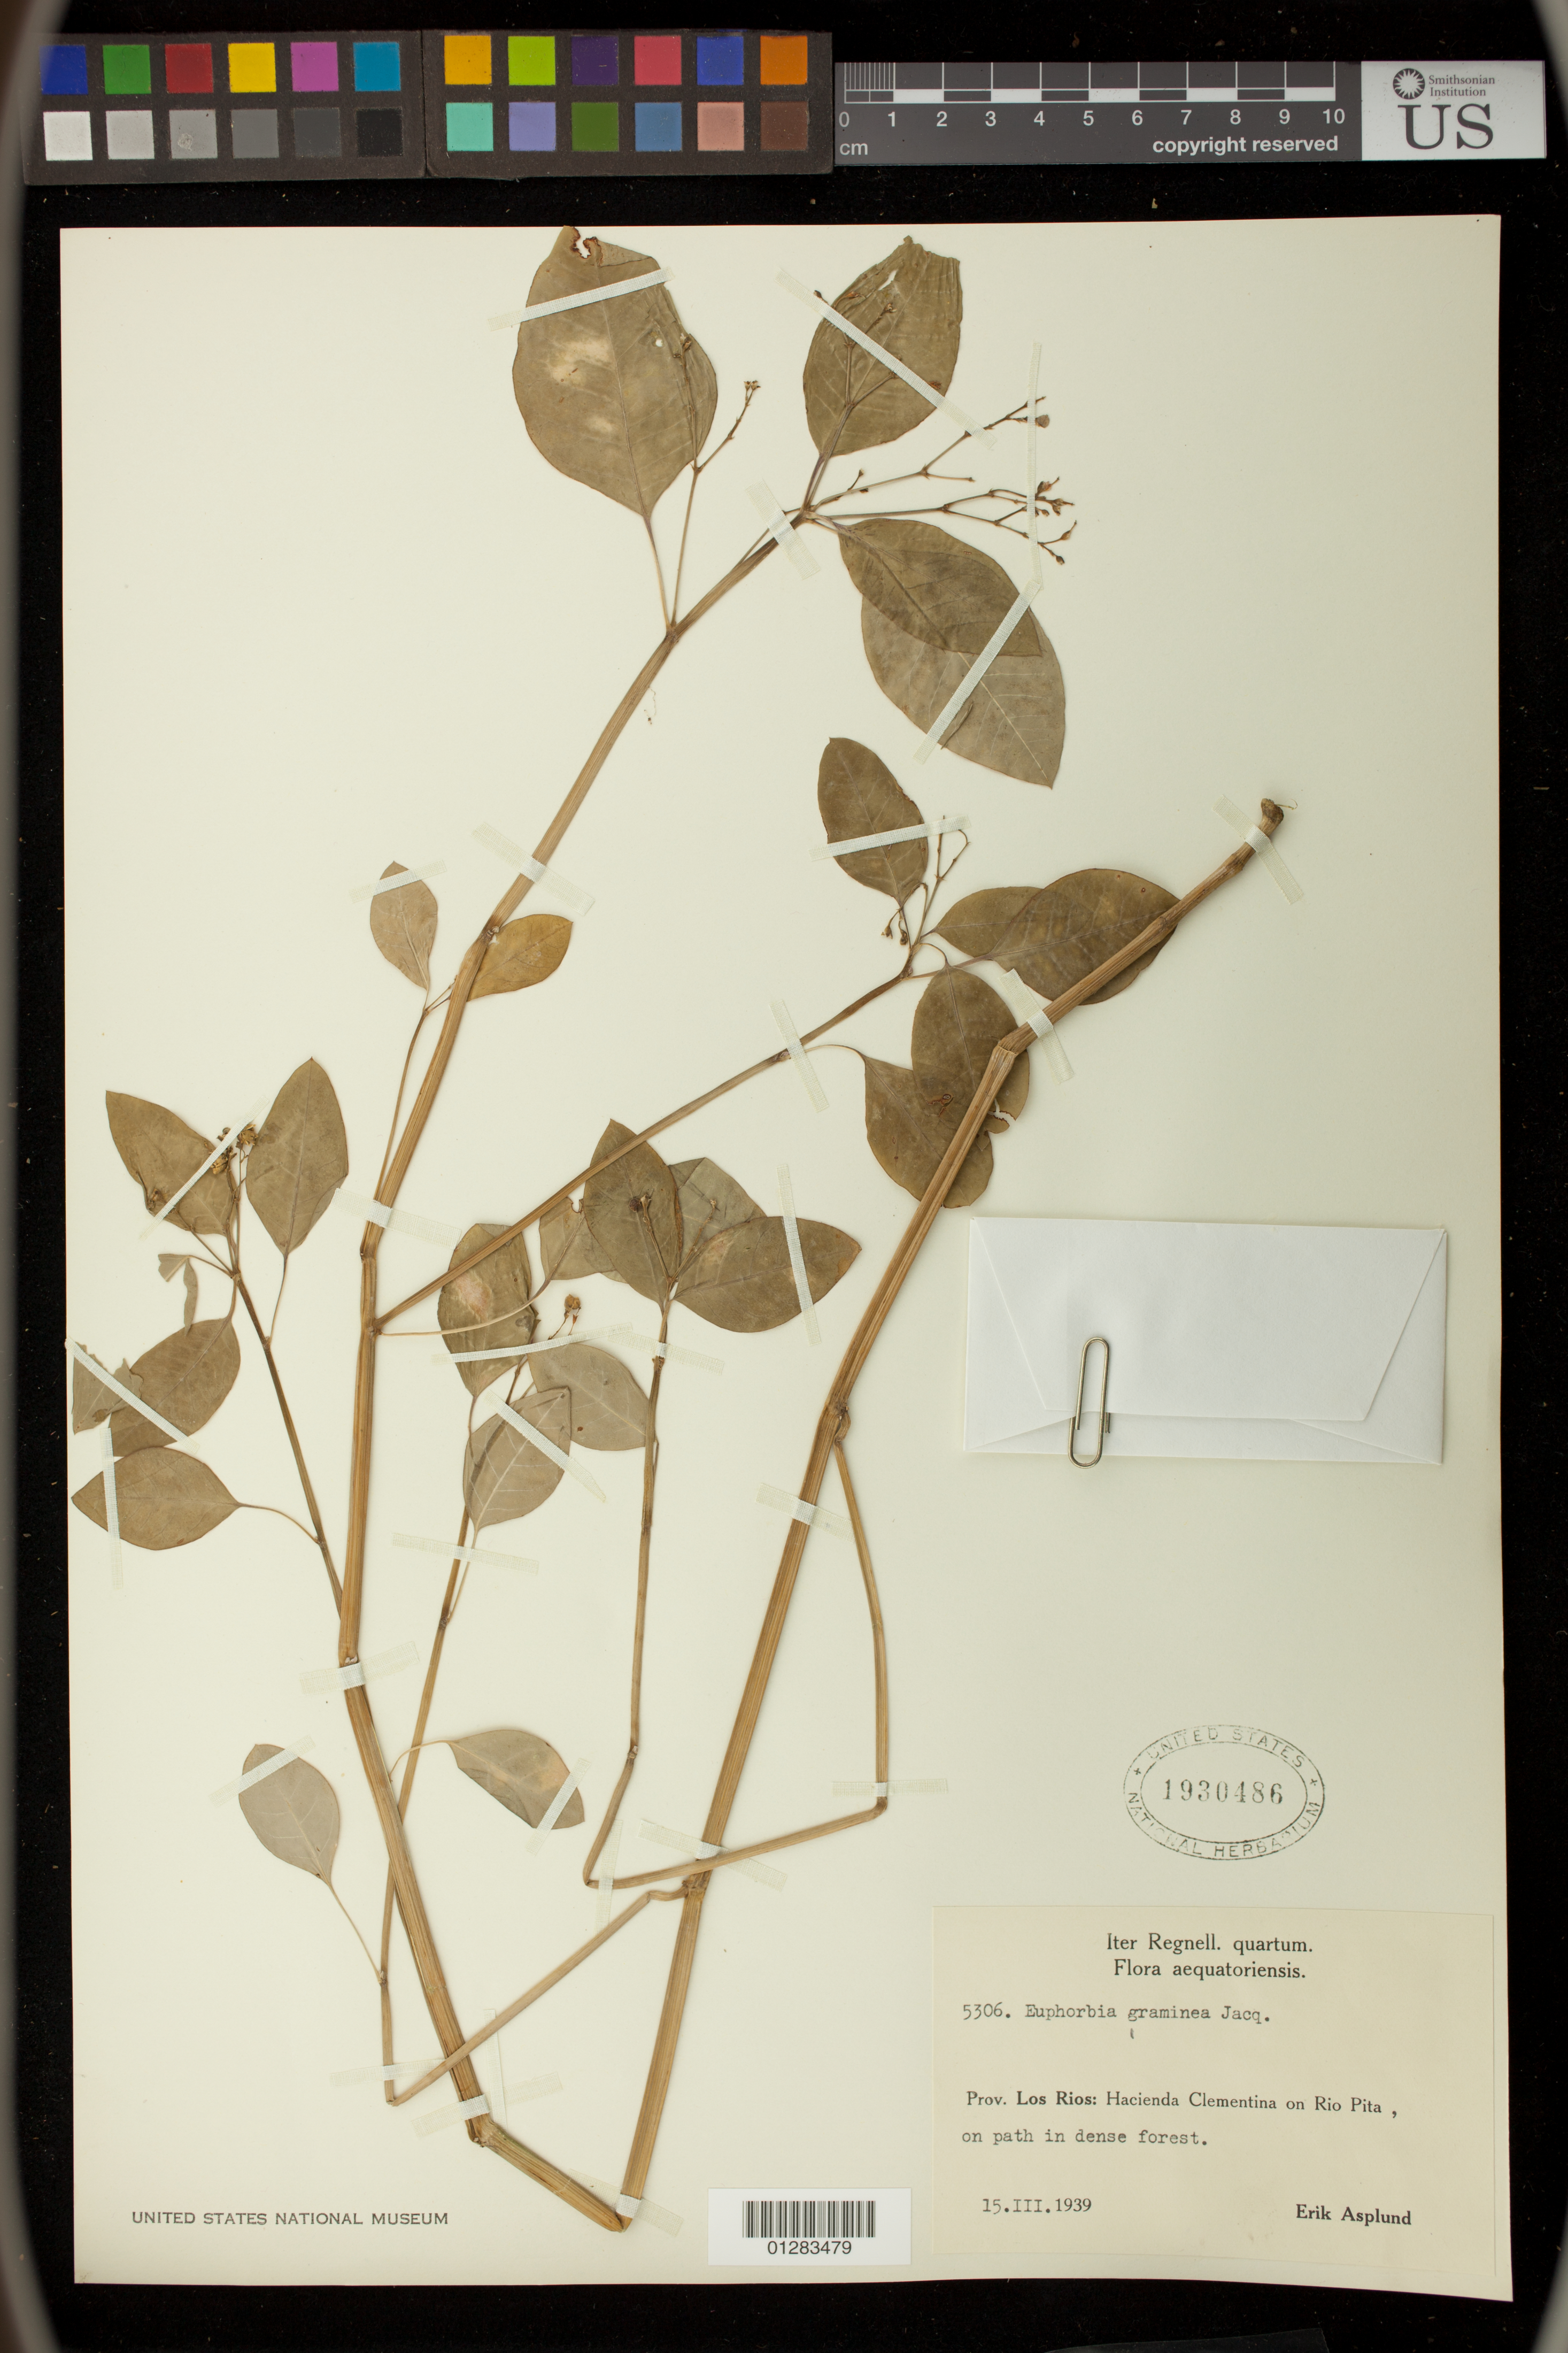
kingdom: Plantae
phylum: Tracheophyta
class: Magnoliopsida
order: Malpighiales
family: Euphorbiaceae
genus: Euphorbia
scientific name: Euphorbia graminea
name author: Jacq.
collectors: E. Asplund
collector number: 5306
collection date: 1939-03-15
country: Ecuador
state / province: Los Rios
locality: Hacienda Clementina on Rio Pita, on path in dense forest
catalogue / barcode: US 1930486